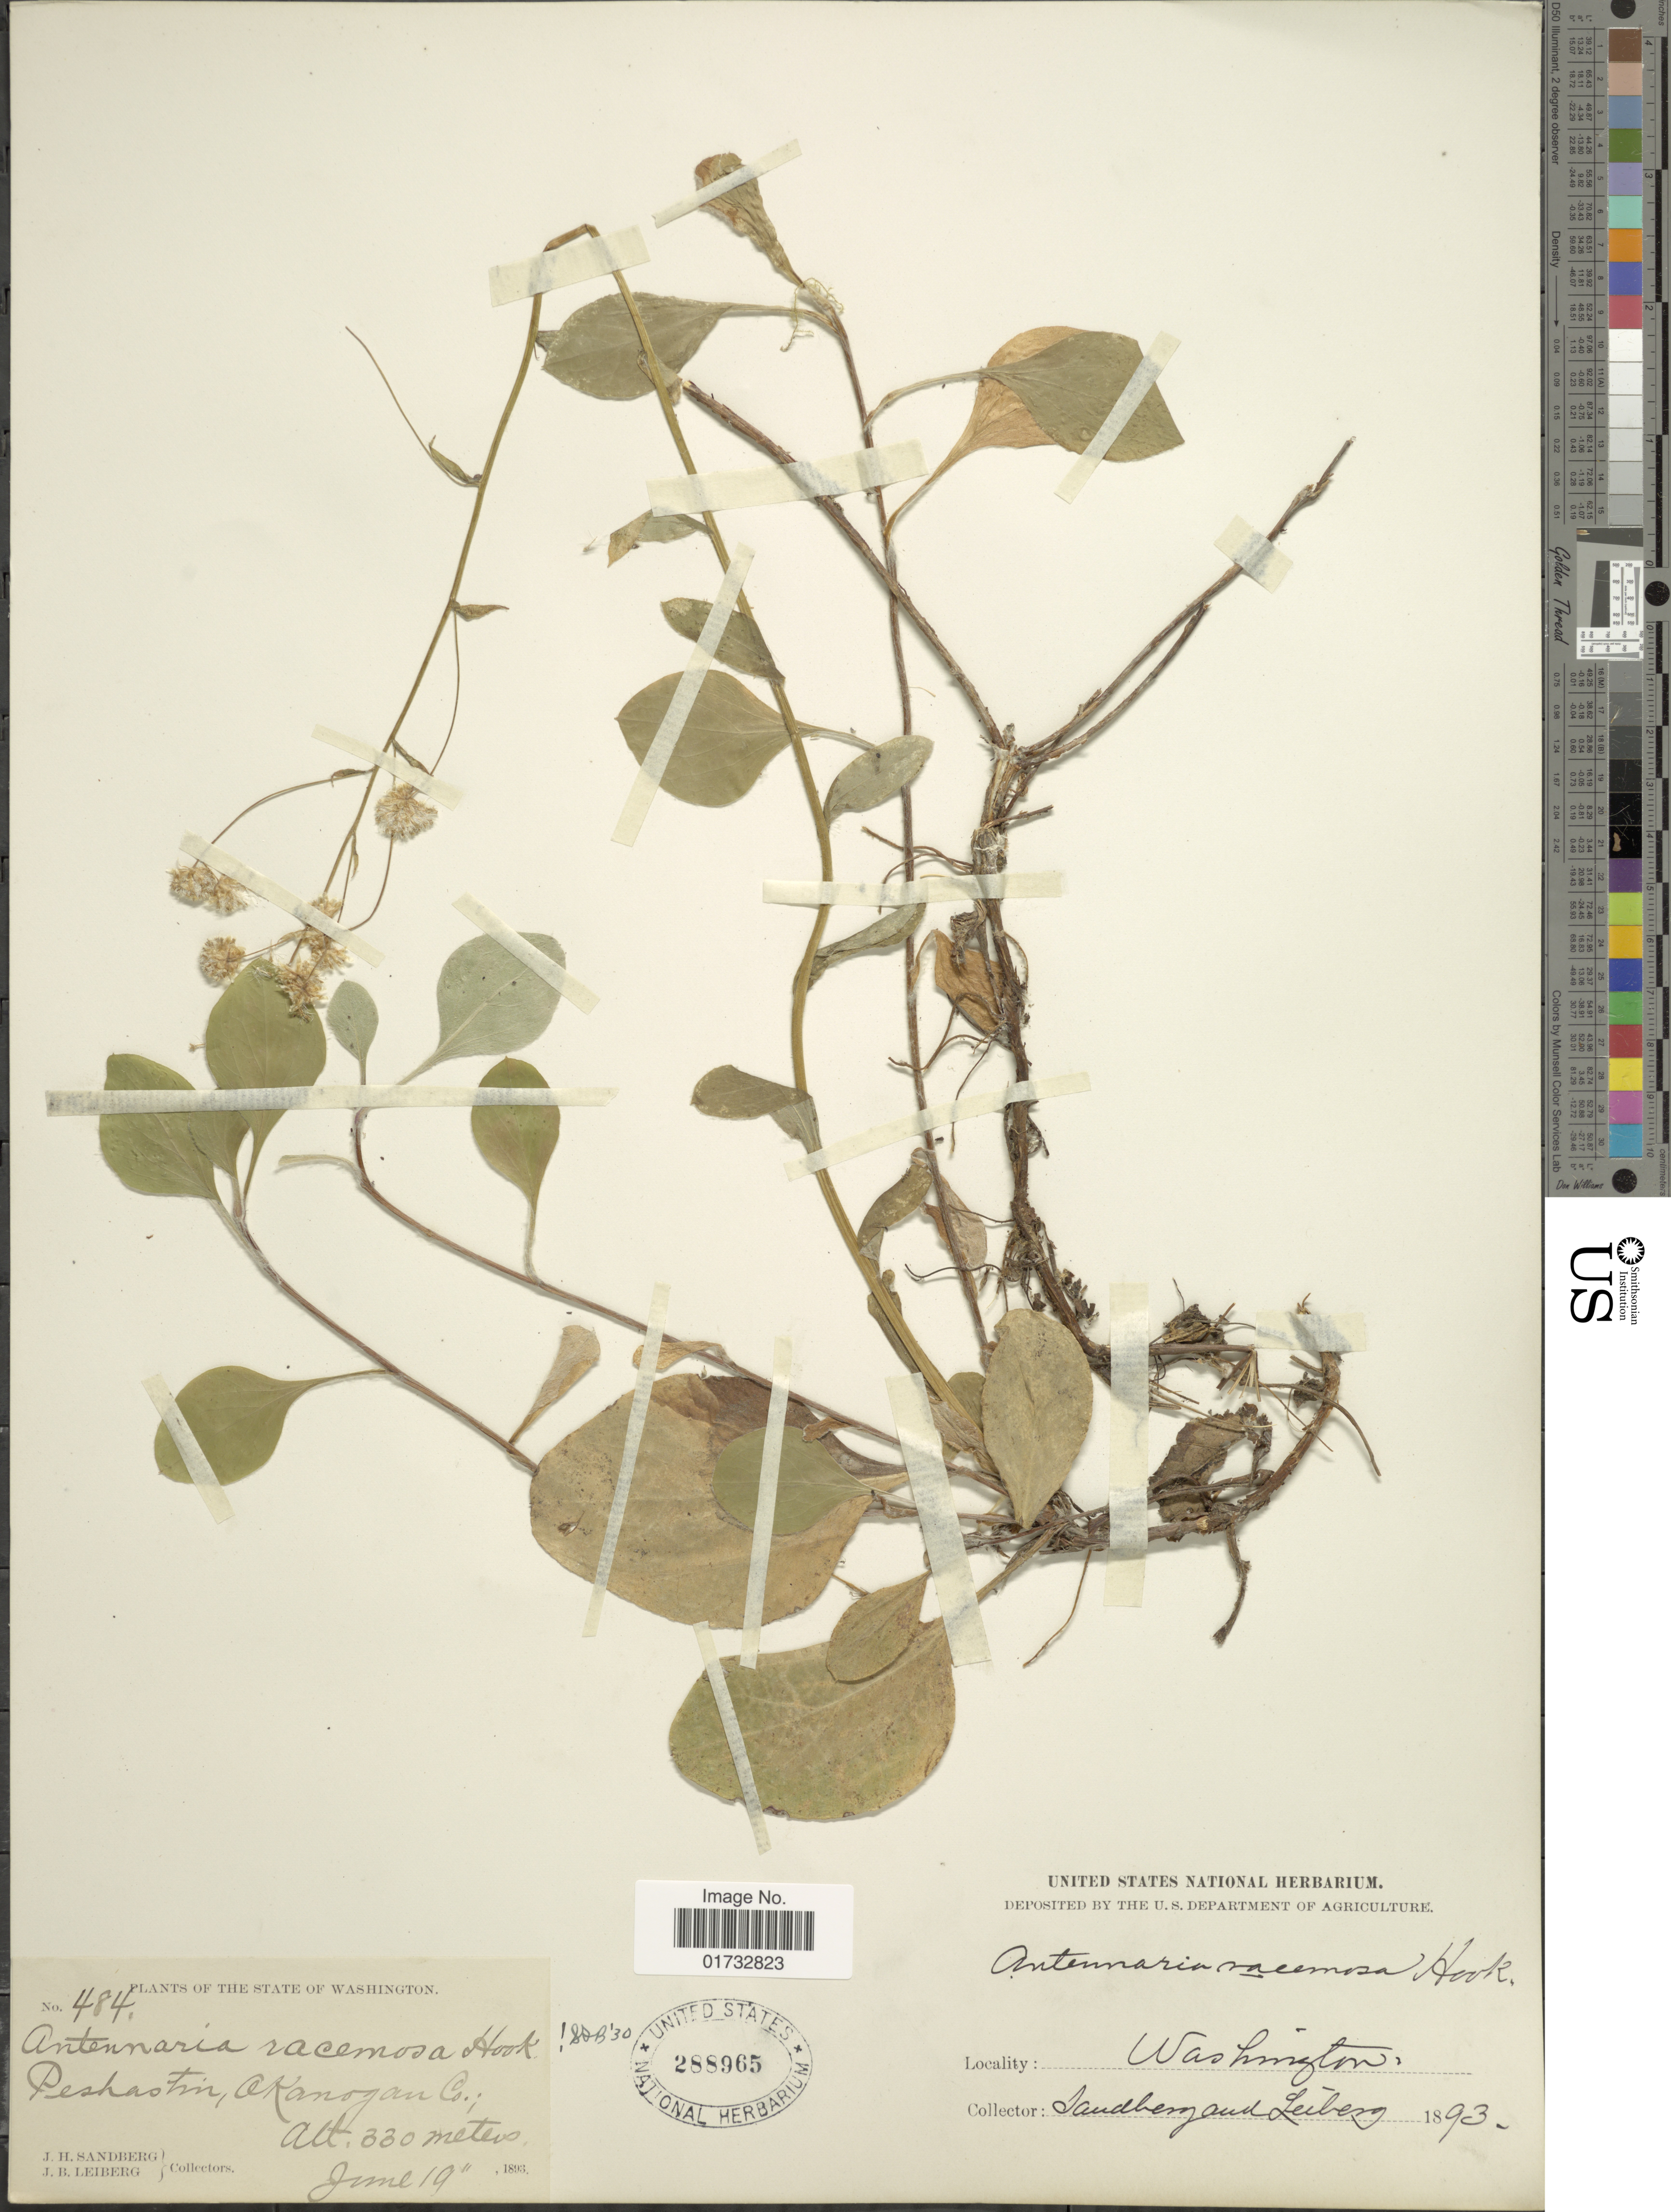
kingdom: Plantae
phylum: Tracheophyta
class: Magnoliopsida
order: Asterales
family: Asteraceae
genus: Antennaria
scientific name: Antennaria racemosa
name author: Hook.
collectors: J. H. Sandberg & J. B. Leiberg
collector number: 484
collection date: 1893-06-19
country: United States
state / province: Washington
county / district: Okanogan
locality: Peshastin, Okanogan Co.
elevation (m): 330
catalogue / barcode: US 288965